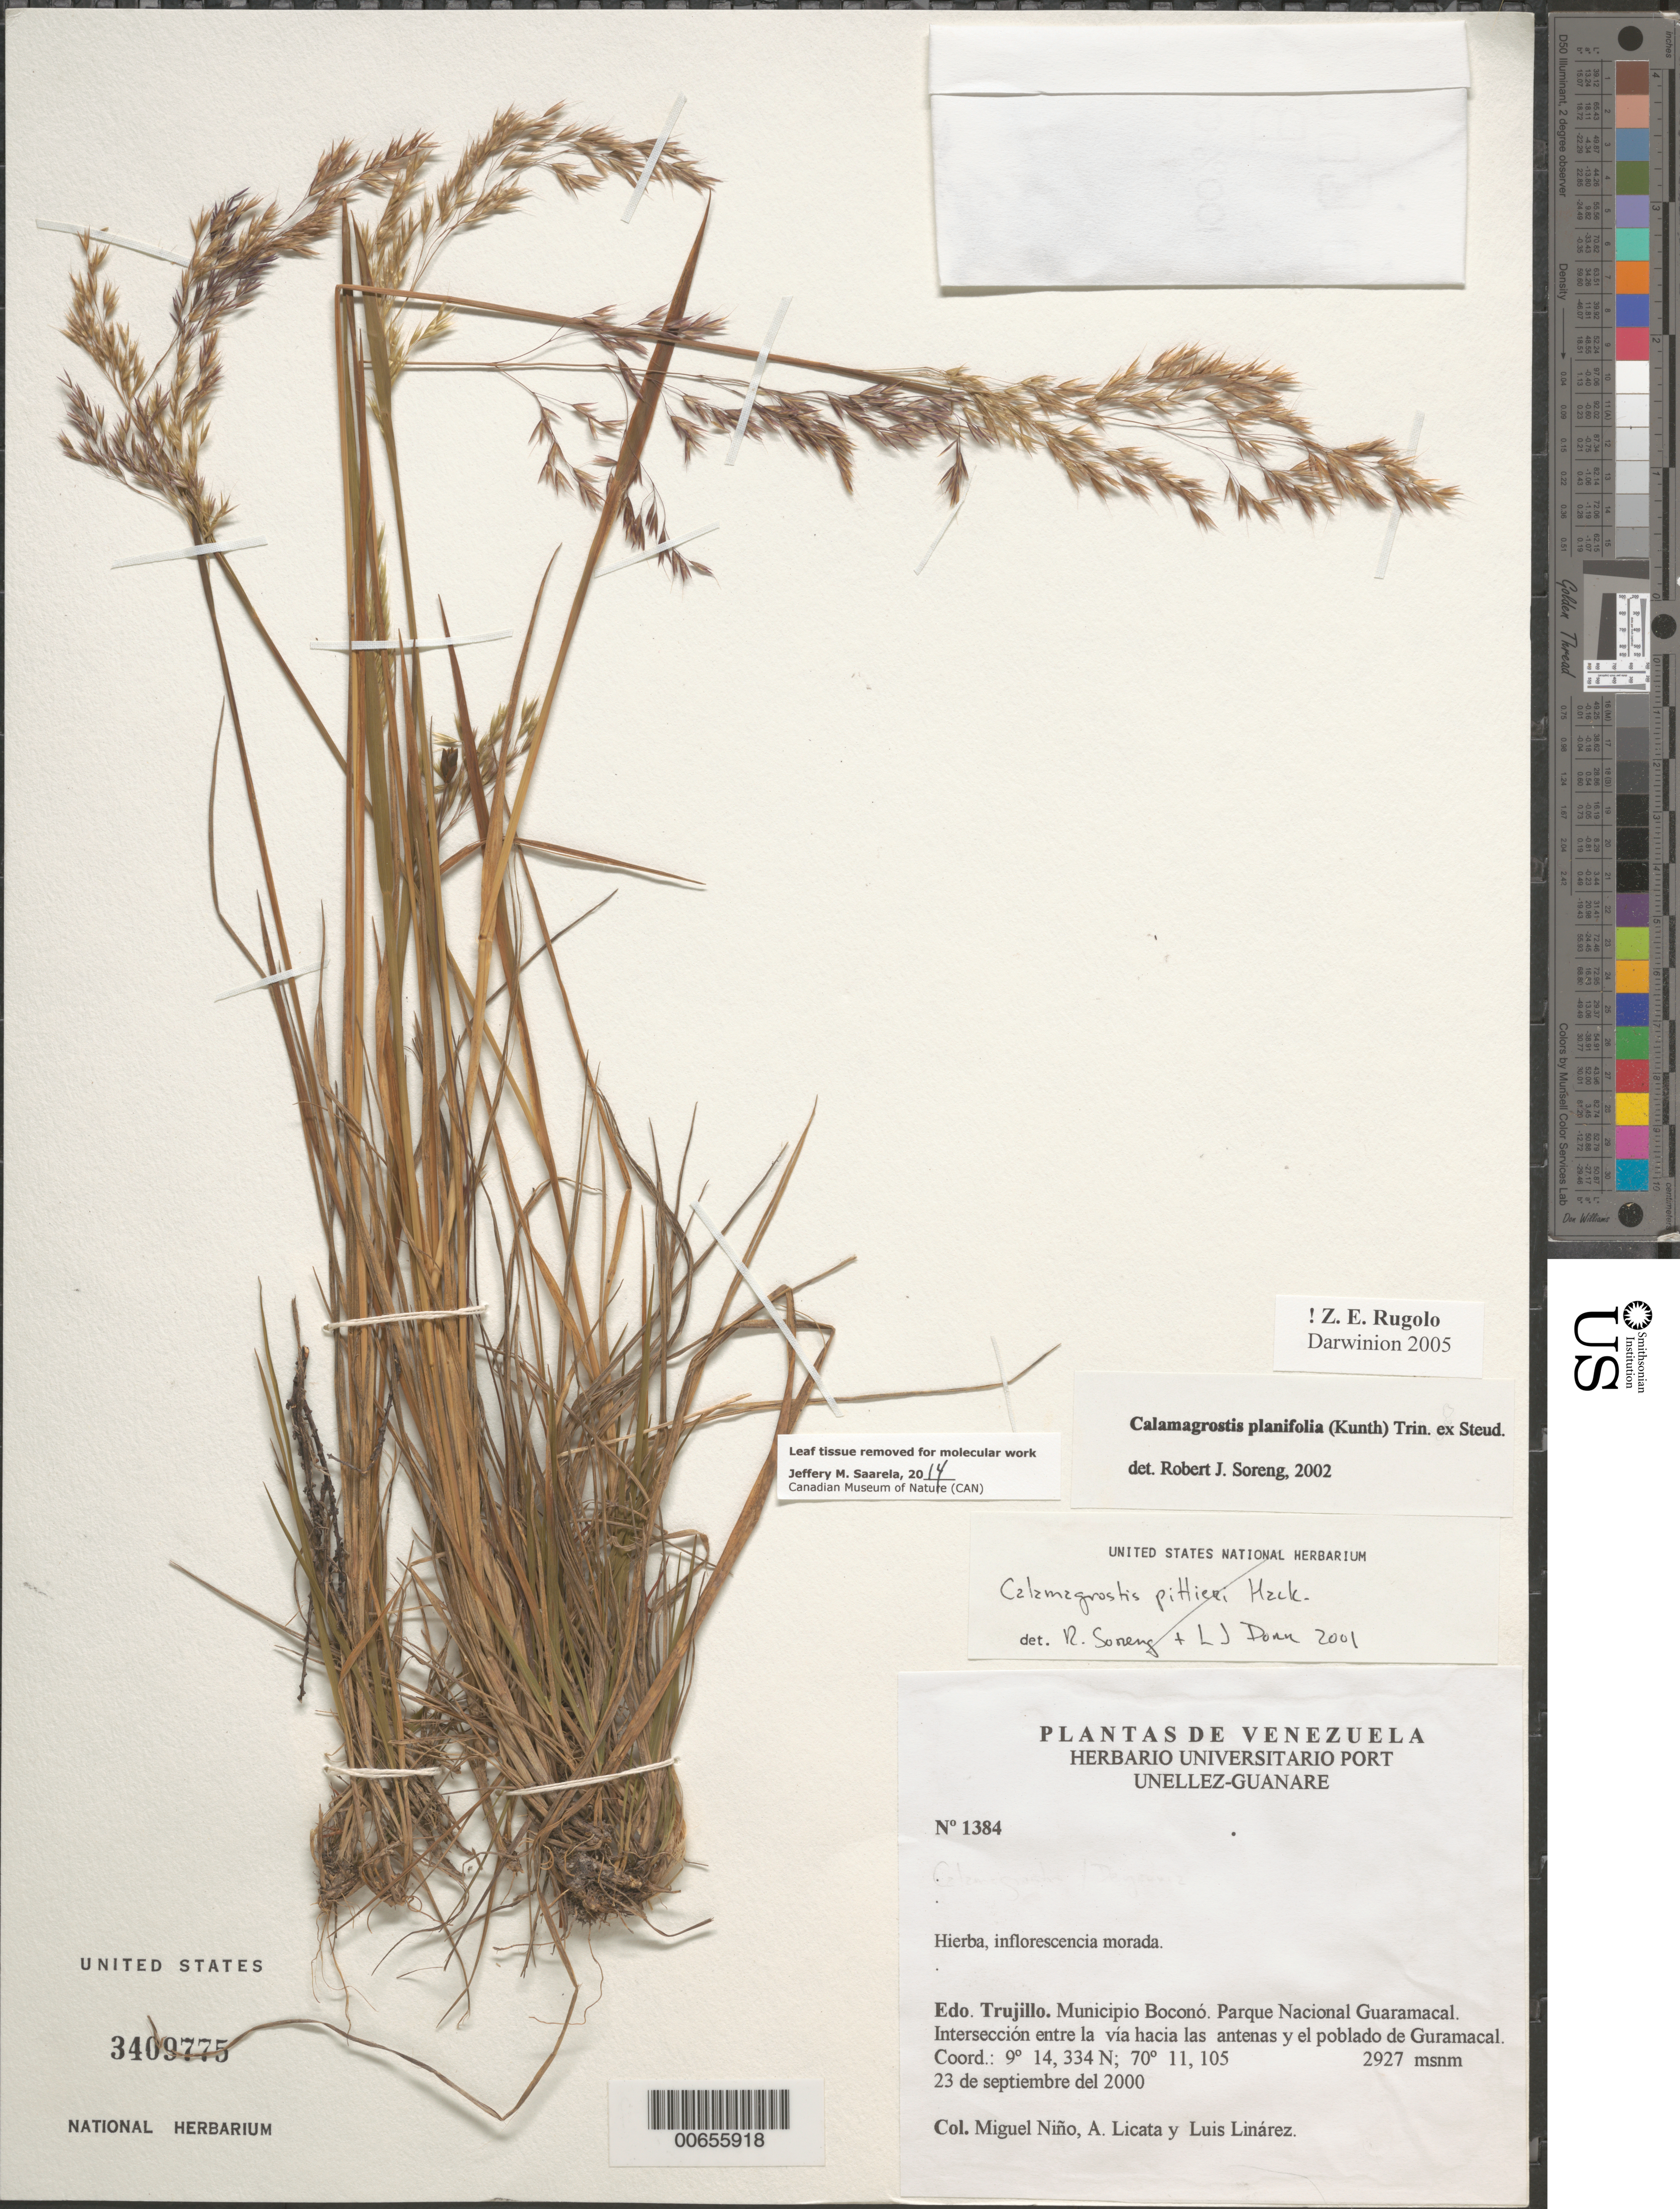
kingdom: Plantae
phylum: Tracheophyta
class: Liliopsida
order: Poales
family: Poaceae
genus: Calamagrostis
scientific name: Calamagrostis planifolia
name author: (Kunth) Trin. ex Steud.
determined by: Soreng, Robert J., Research Associate (BOT), Smithsonian Institution - National Museum of Natural History (UNITED STATES)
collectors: S. M. Niño, A. Licata & L. Linárez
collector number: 1384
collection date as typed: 23 Sep 2000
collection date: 2000-09-23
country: Venezuela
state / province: Trujillo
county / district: Boconó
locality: Parque Nacional Guaramacal, intersección entre las vía hacia las antenas y el poblado Guaramacal.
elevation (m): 2927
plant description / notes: PORT, US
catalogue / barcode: US 3409775